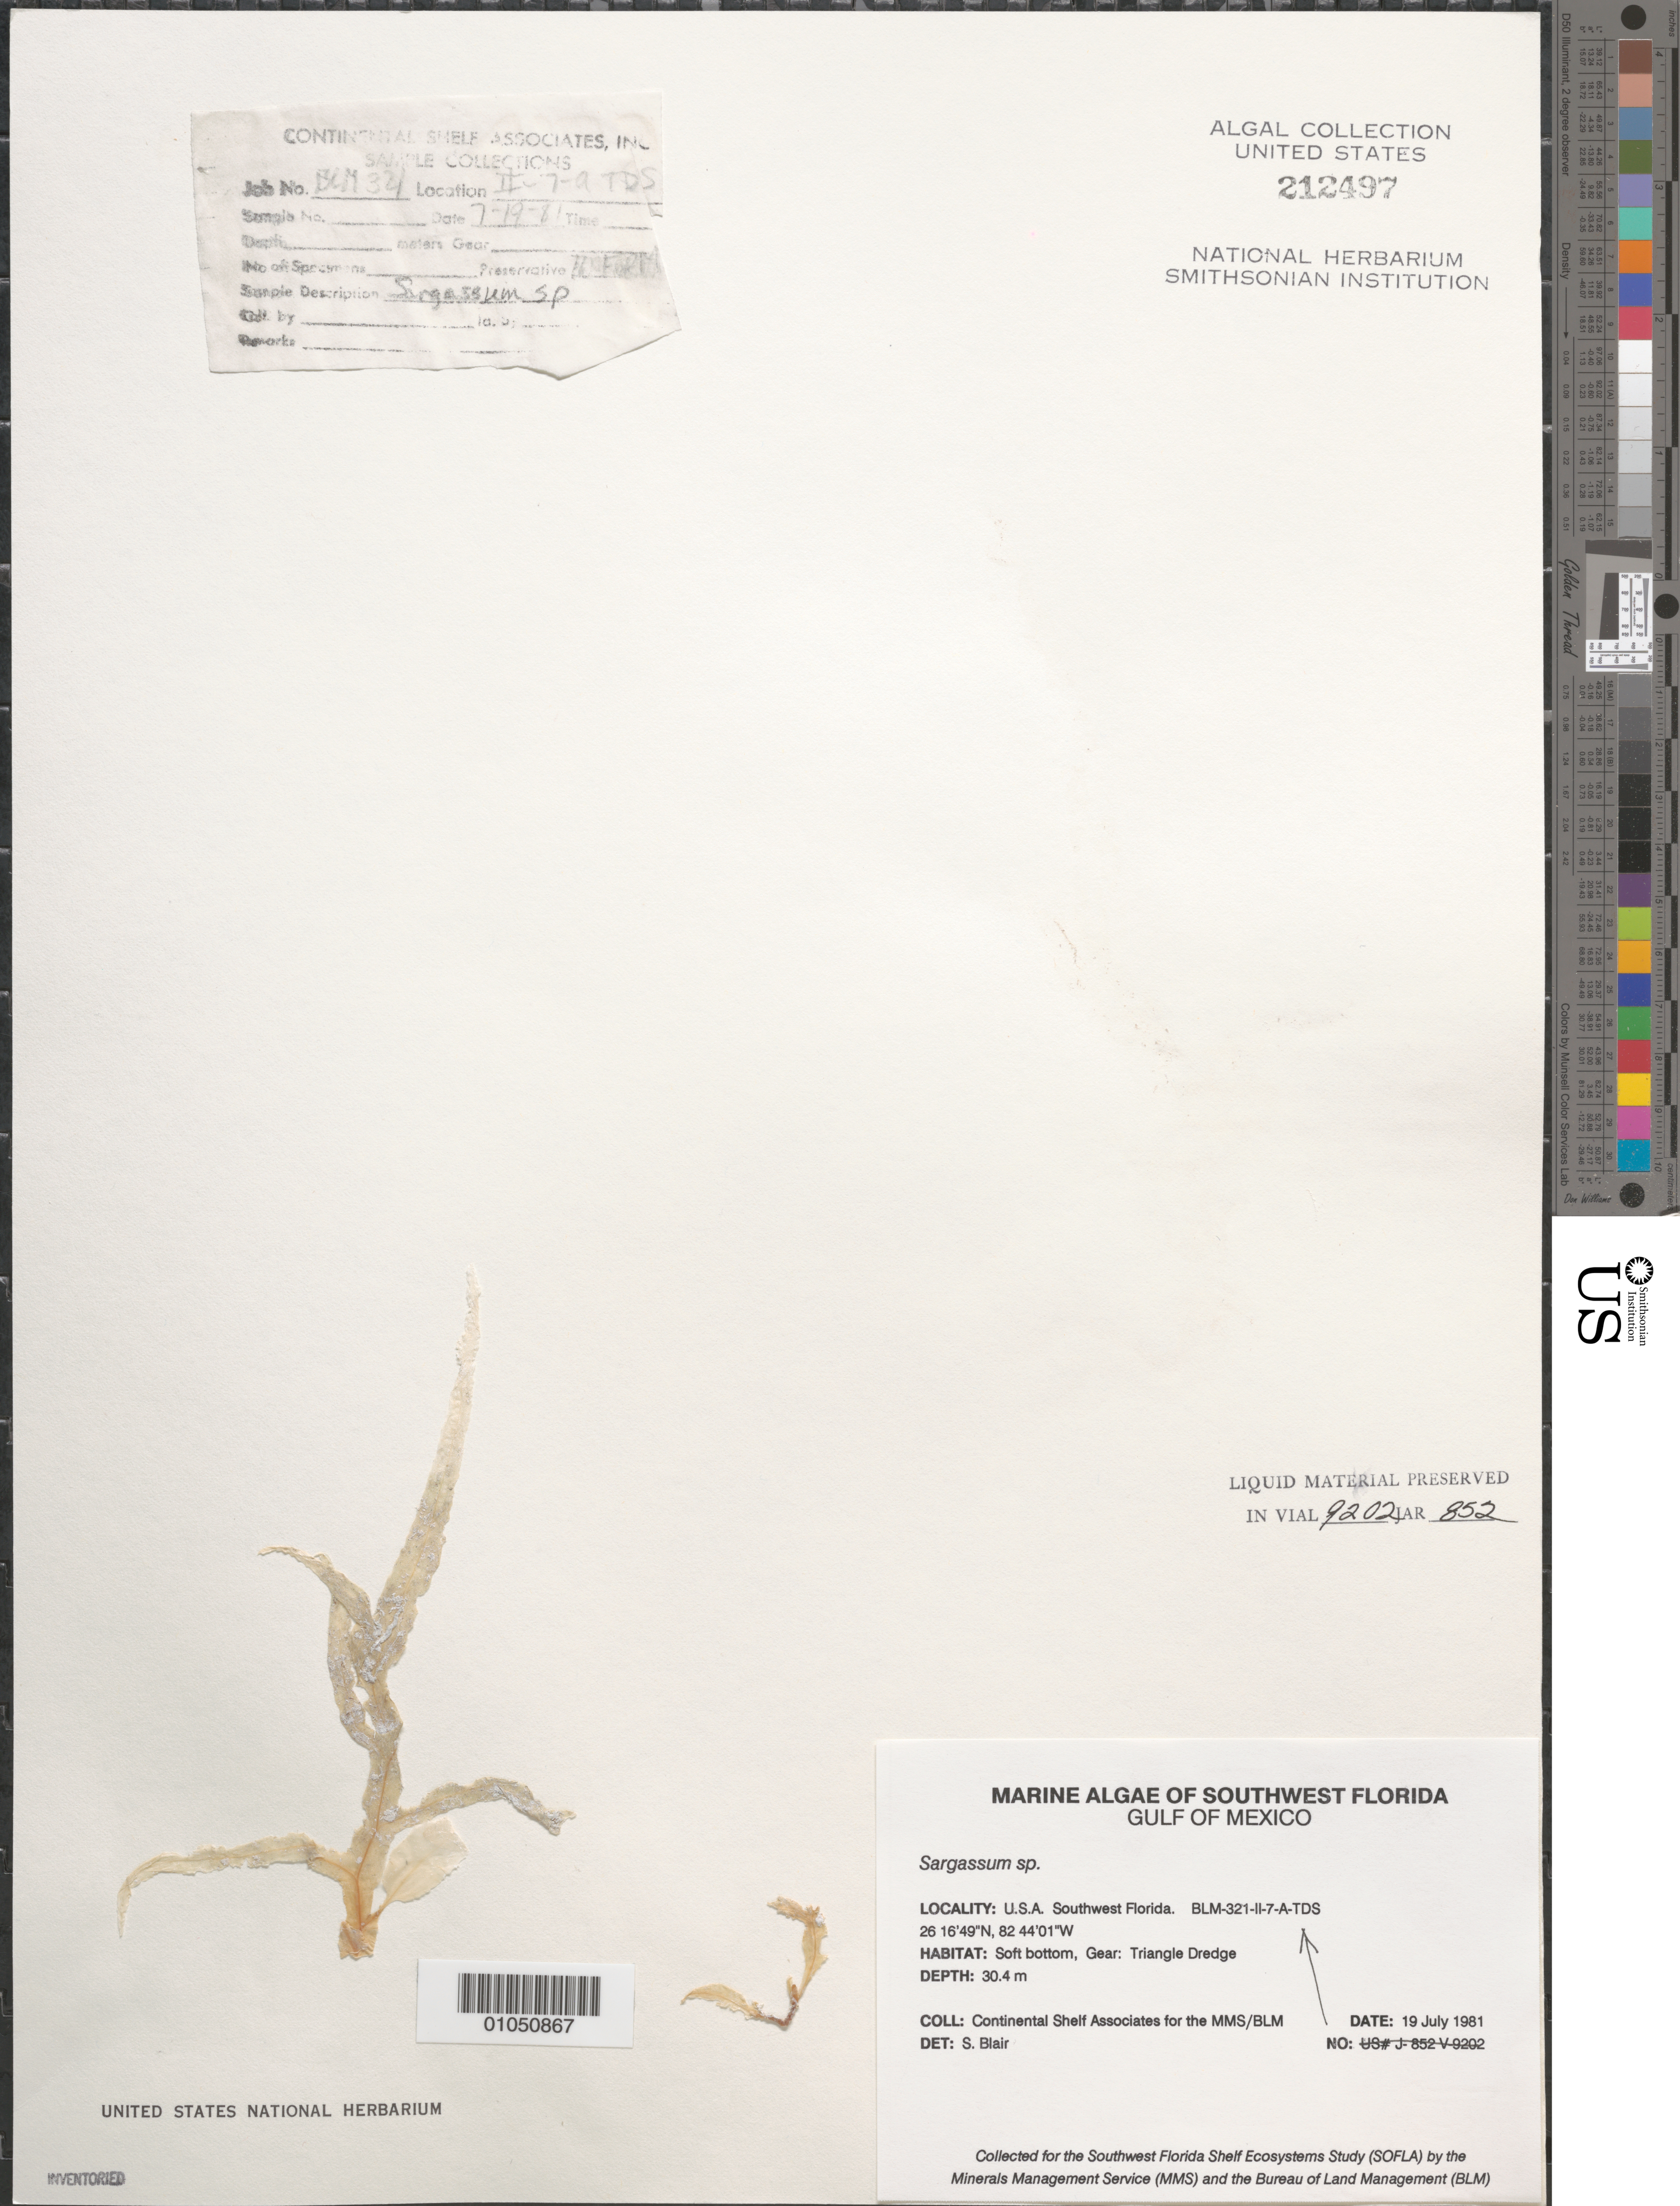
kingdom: Chromista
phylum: Ochrophyta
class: Phaeophyceae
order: Fucales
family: Sargassaceae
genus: Sargassum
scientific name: Sargassum sp.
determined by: Blair, S. M.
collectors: Continental Shelf Associates for the MMS/BLM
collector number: BLM-321-II-7-A-TDS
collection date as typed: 19 Jul 1981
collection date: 1981-07-19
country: United States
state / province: Florida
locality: Gulf of Mexico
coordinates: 26 16'49"N, 82 44'01"W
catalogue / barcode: US 212497